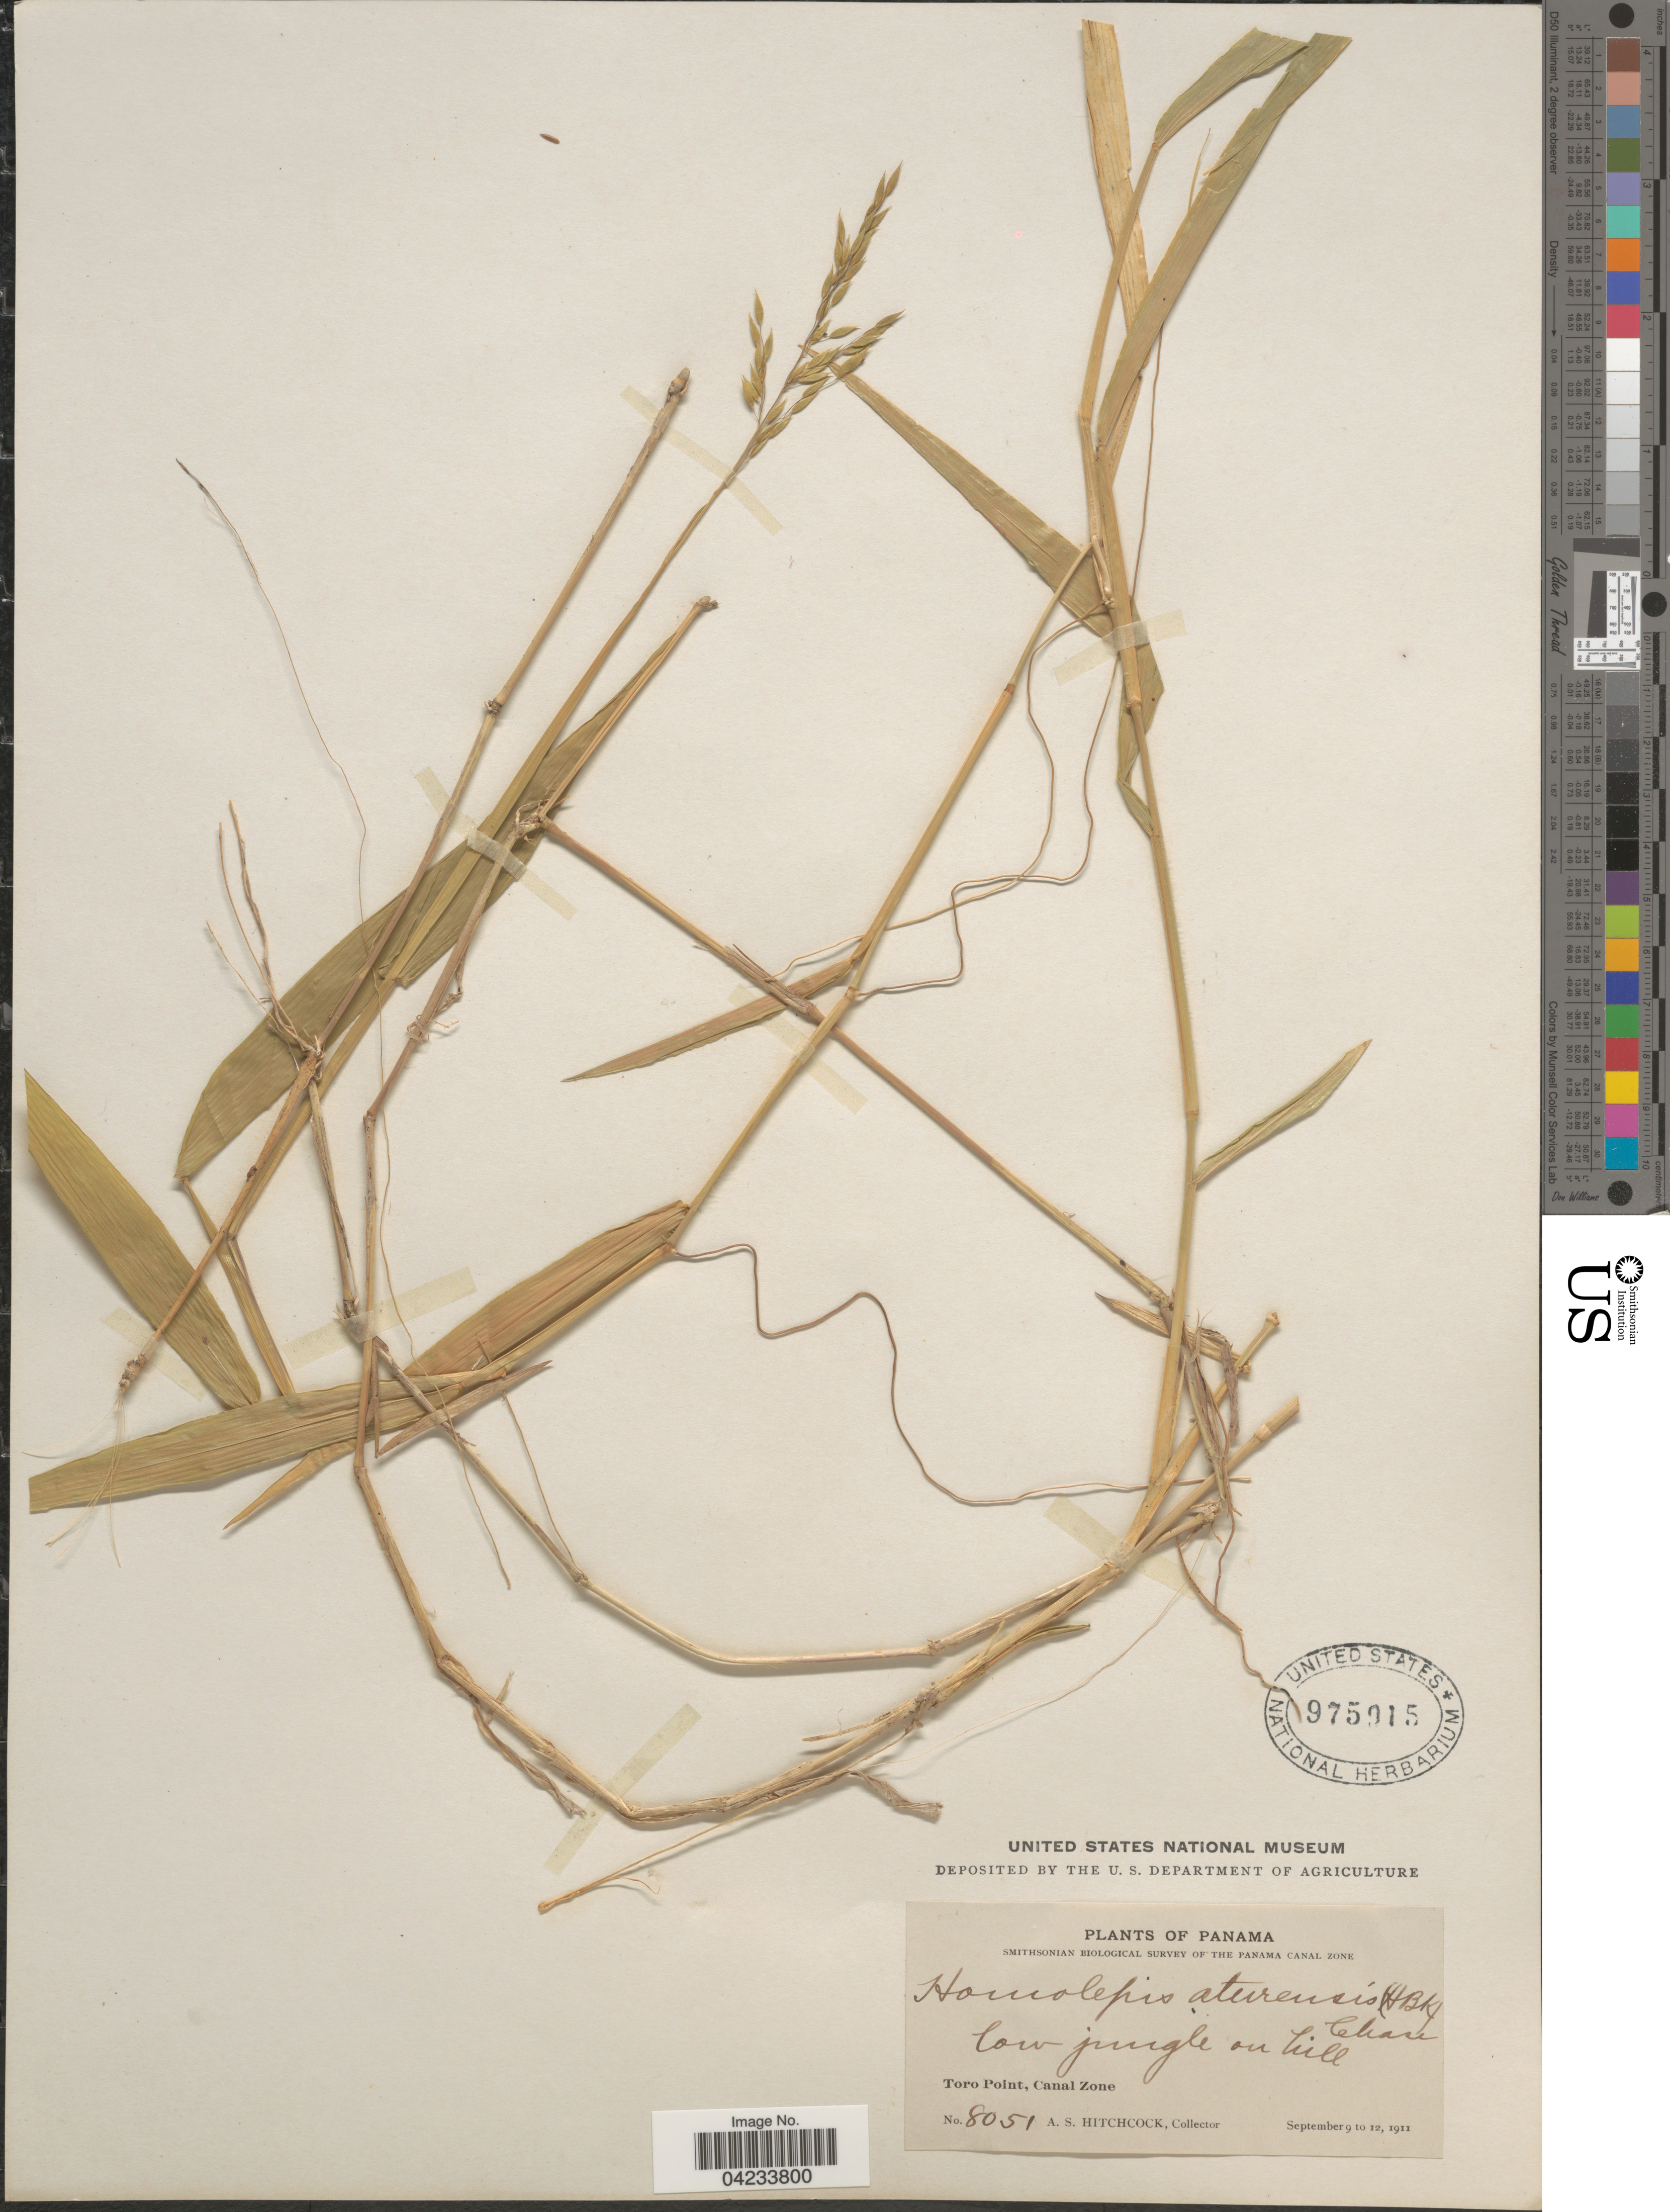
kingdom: Plantae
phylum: Tracheophyta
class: Liliopsida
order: Poales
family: Poaceae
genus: Homolepis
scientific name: Homolepis aturensis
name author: (Kunth) Chase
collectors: A. S. Hitchcock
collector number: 8051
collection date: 1911-09-09/1911-09-12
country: Panama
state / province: Colón / Panamá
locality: Smithsonian Biological Survey of the Panama Canal Zone. Toro Point, Canal Zone.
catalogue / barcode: US 975015